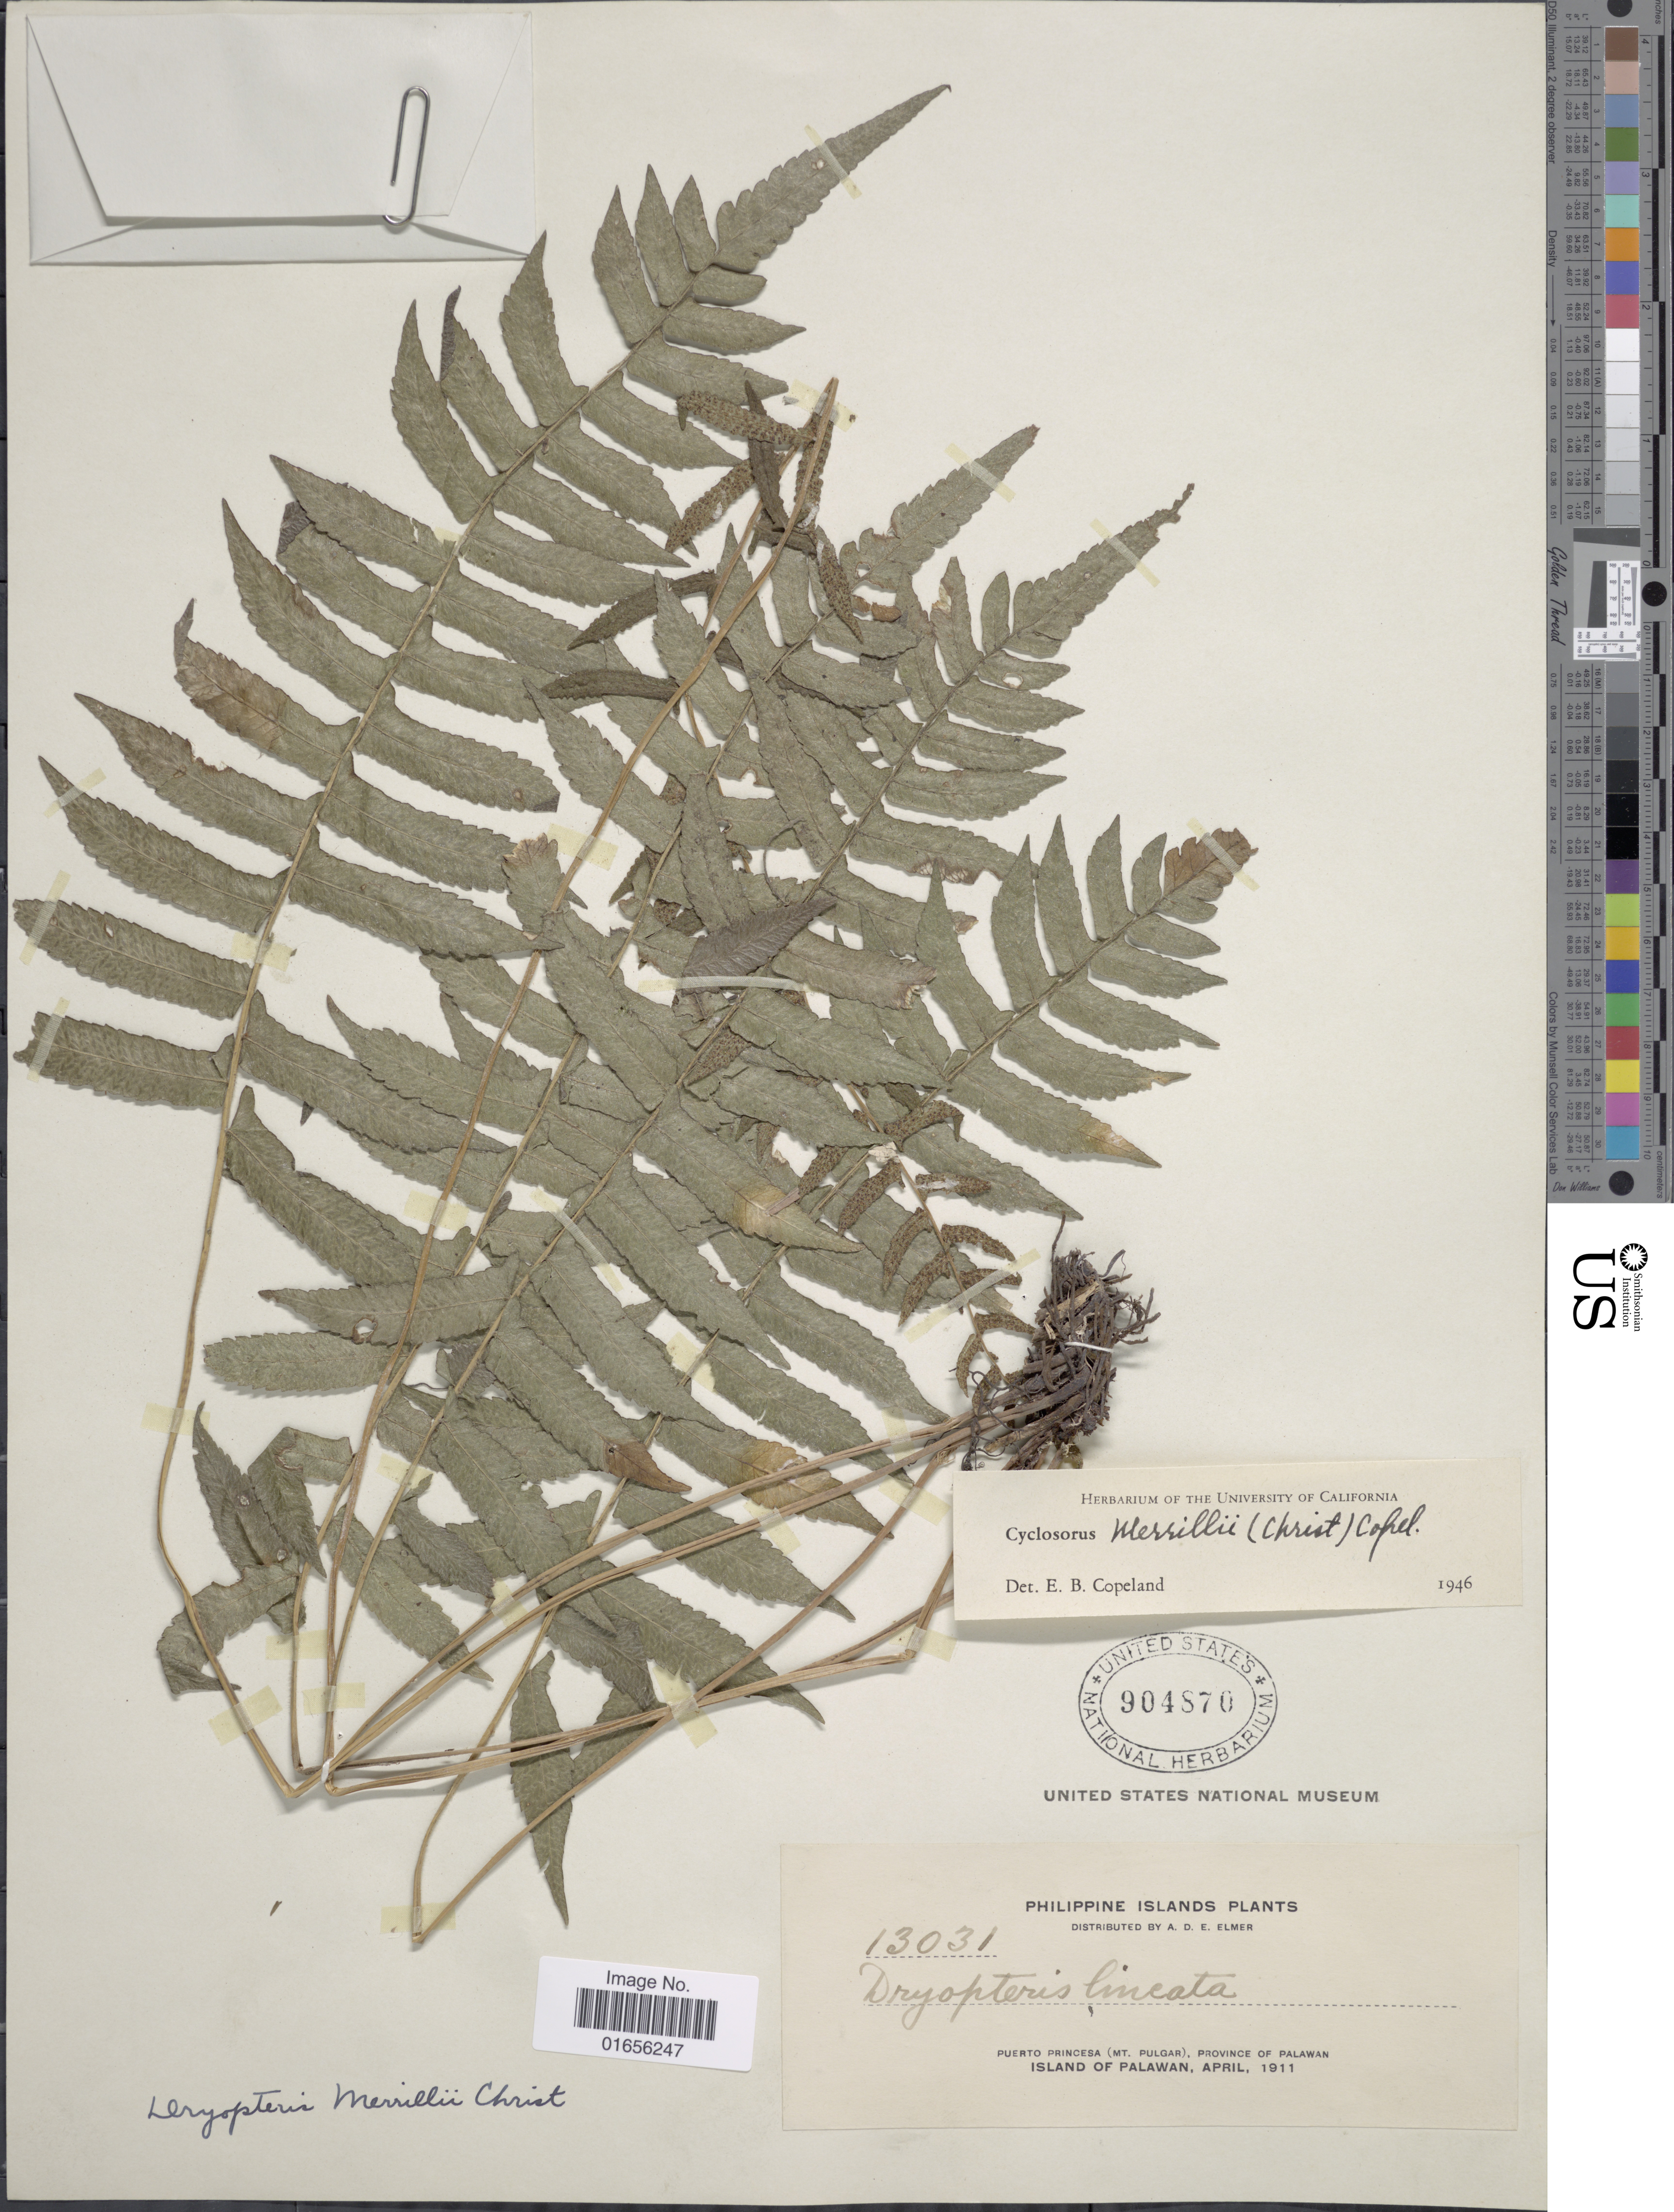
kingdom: Plantae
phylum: Tracheophyta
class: Polypodiopsida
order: Polypodiales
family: Thelypteridaceae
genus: Pronephrium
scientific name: Pronephrium merrillii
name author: (C. Chr.) Holttum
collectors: A. D. E. Elmer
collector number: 13031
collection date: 1911-04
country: Philippines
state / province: Mimaropa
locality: Philippine Islands, Puerto Princesa (Mt. Pulgar), Province of Palawan, Island of Palawan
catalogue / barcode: US 904870